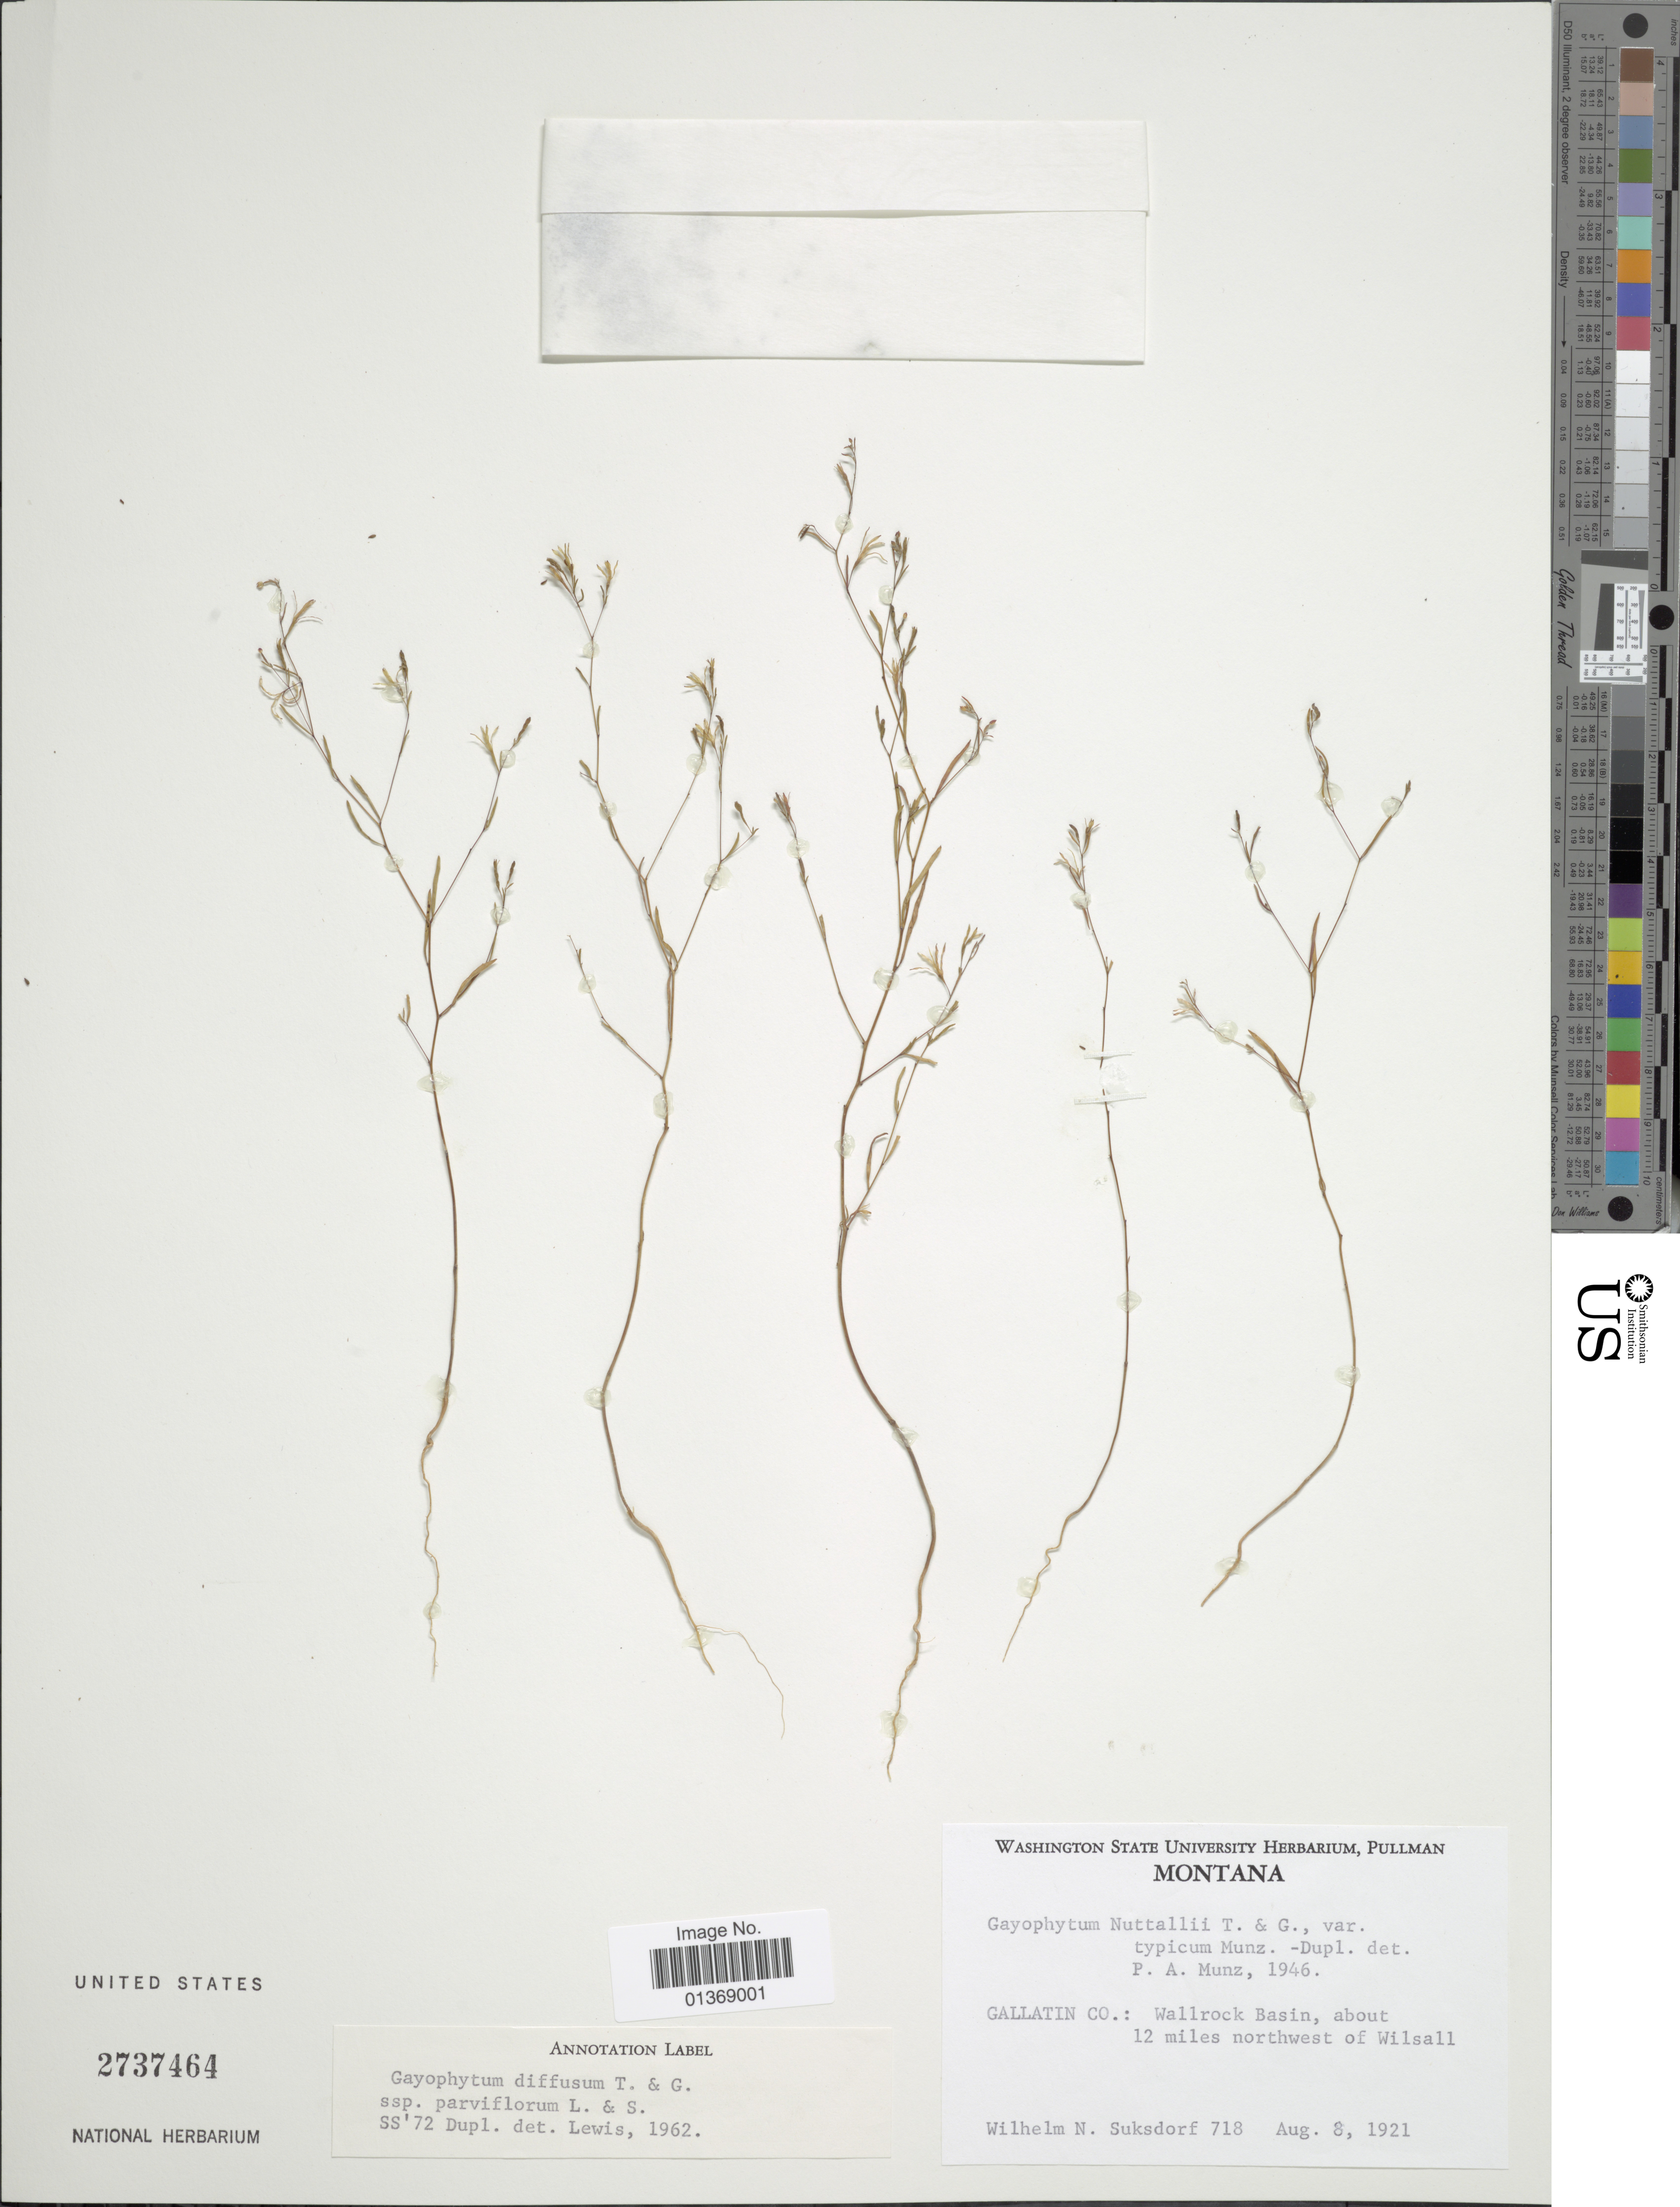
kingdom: Plantae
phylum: Tracheophyta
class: Magnoliopsida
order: Myrtales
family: Onagraceae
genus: Gayophytum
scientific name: Gayophytum diffusum subsp. parviflorum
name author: F. H. Lewis & Szweyk.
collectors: W. N. Suksdorf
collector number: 718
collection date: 1921-08-08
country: United States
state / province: Montana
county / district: Gallatin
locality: Wallrock Basin, about 12 miles NW of Wilsall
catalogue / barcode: US 2737464